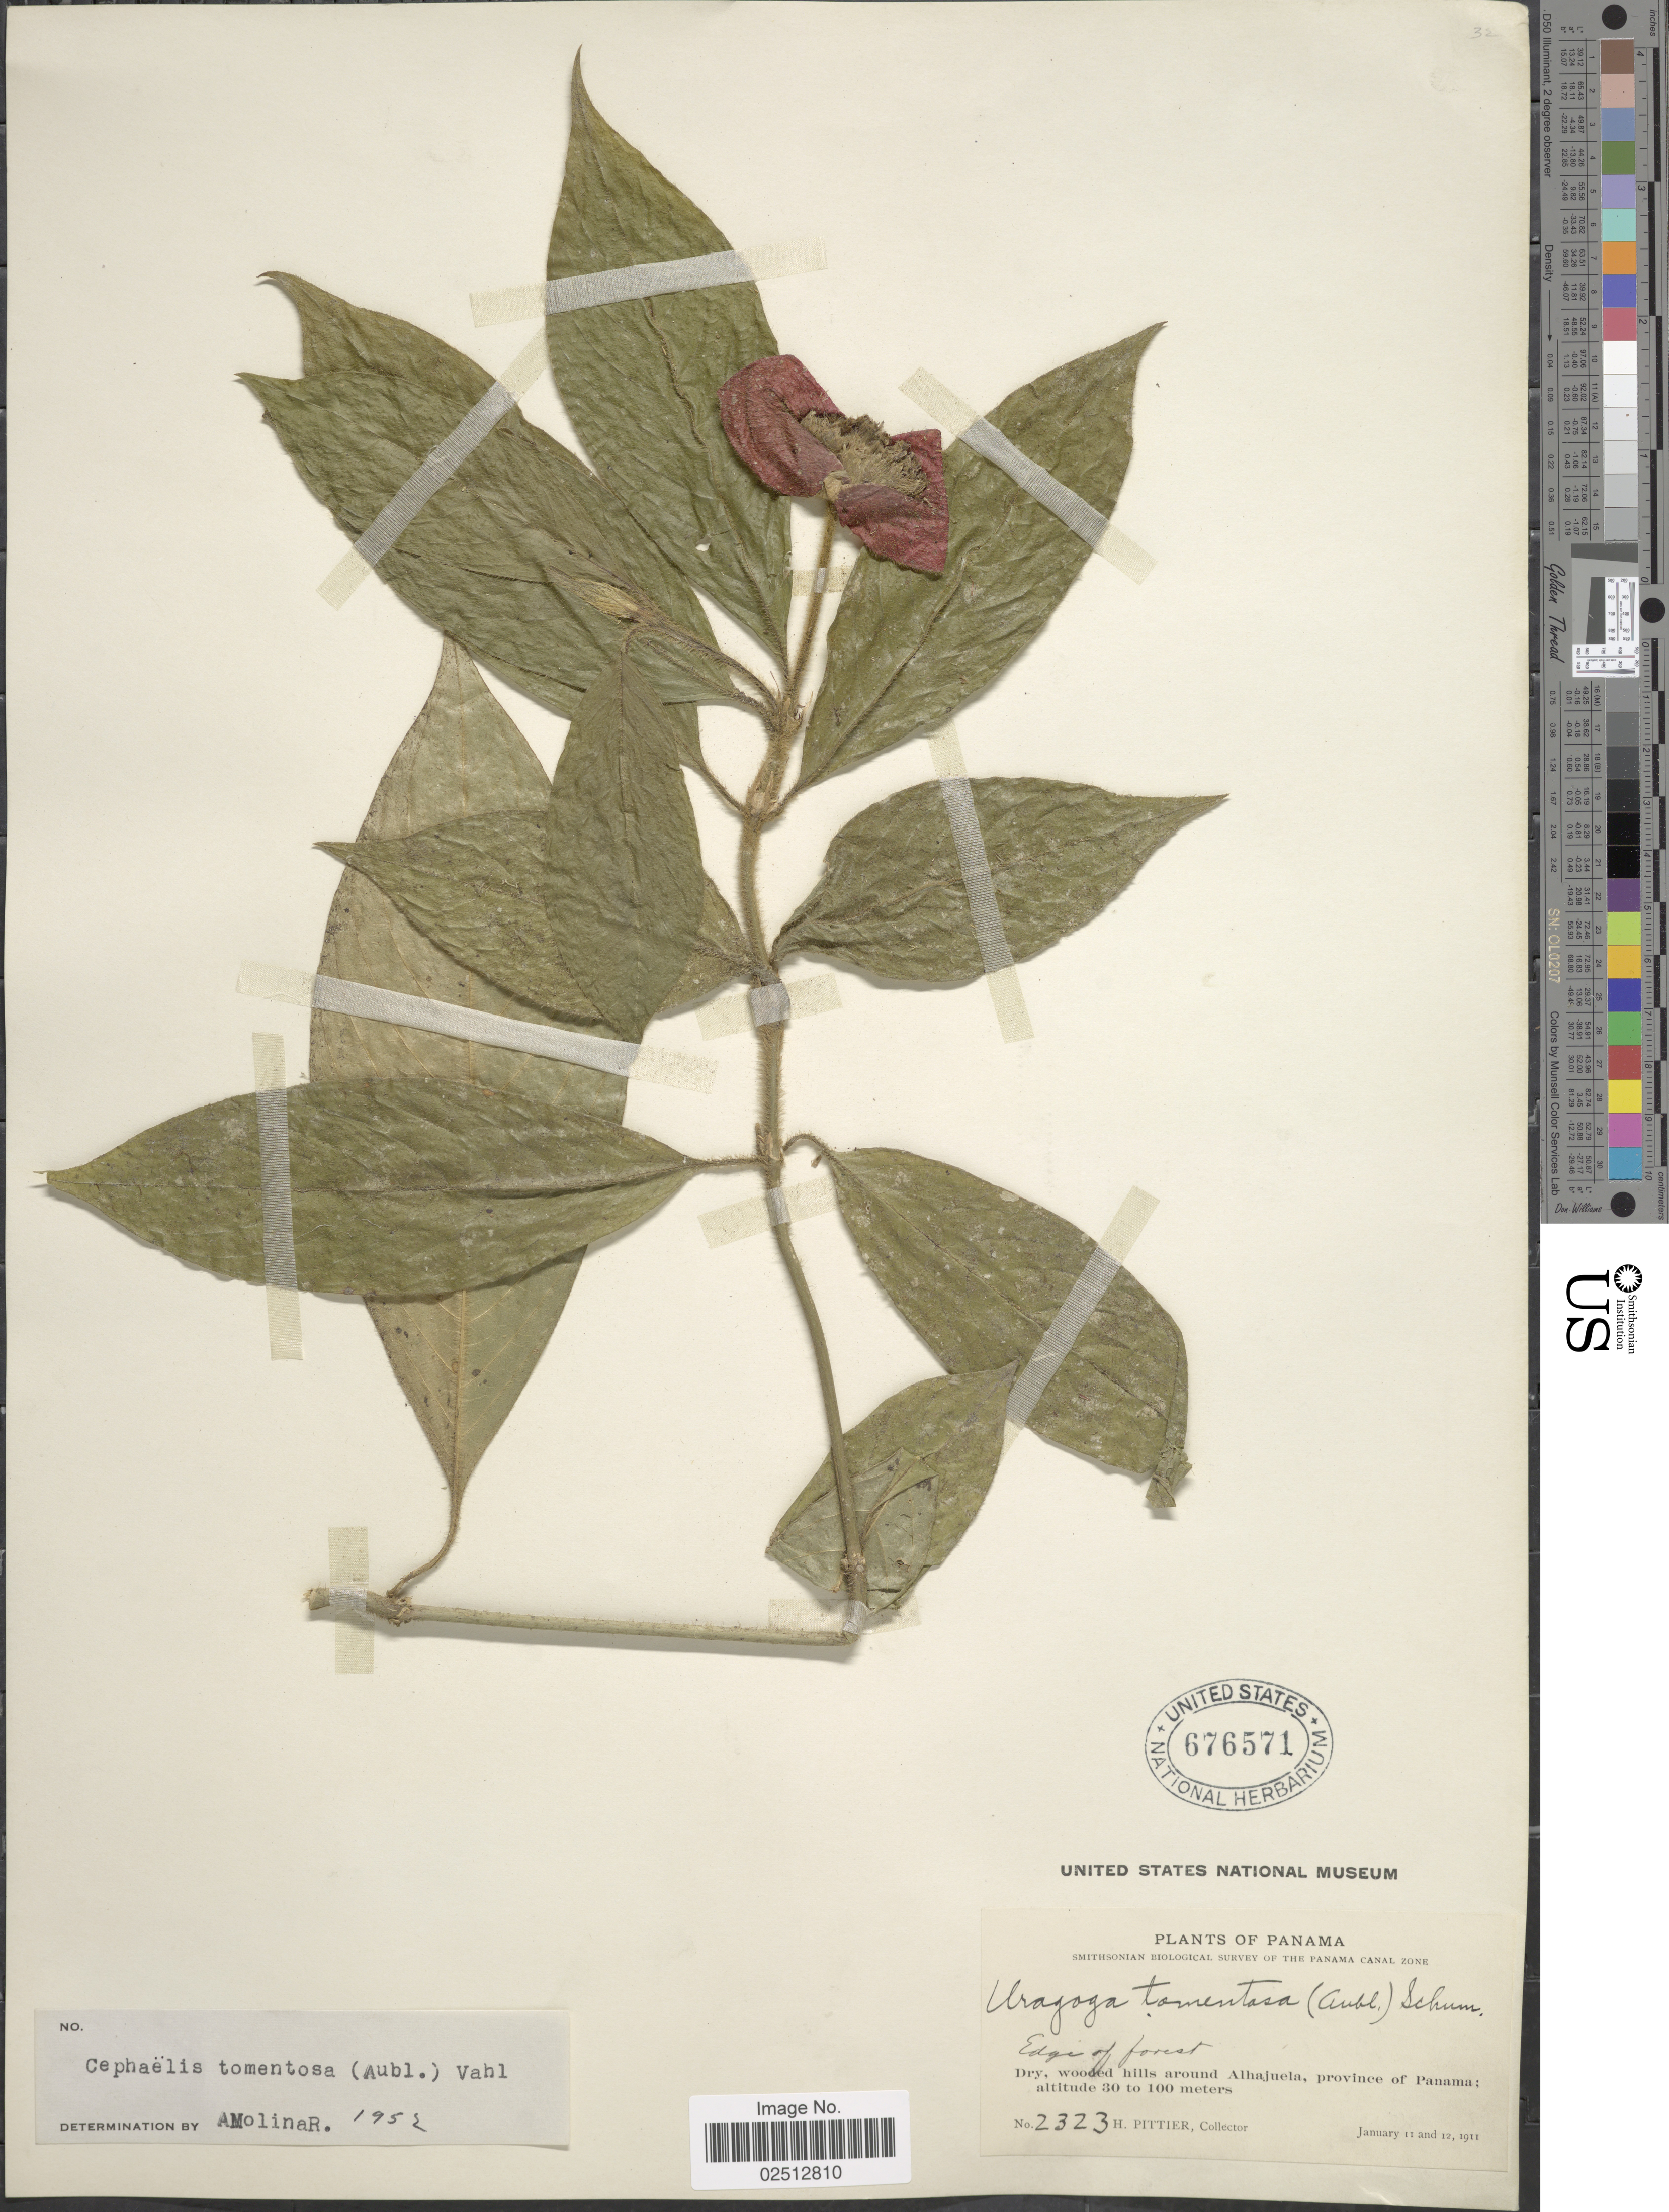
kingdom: Plantae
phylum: Tracheophyta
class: Magnoliopsida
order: Gentianales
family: Rubiaceae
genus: Psychotria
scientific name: Psychotria poeppigiana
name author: Müll. Arg.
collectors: H. F. Pittier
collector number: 2323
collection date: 1911-01-11/1911-01-12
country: Panama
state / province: Panamá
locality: Dry, wooded hills around Alhajuela, province of Panama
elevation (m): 30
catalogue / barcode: US 676571